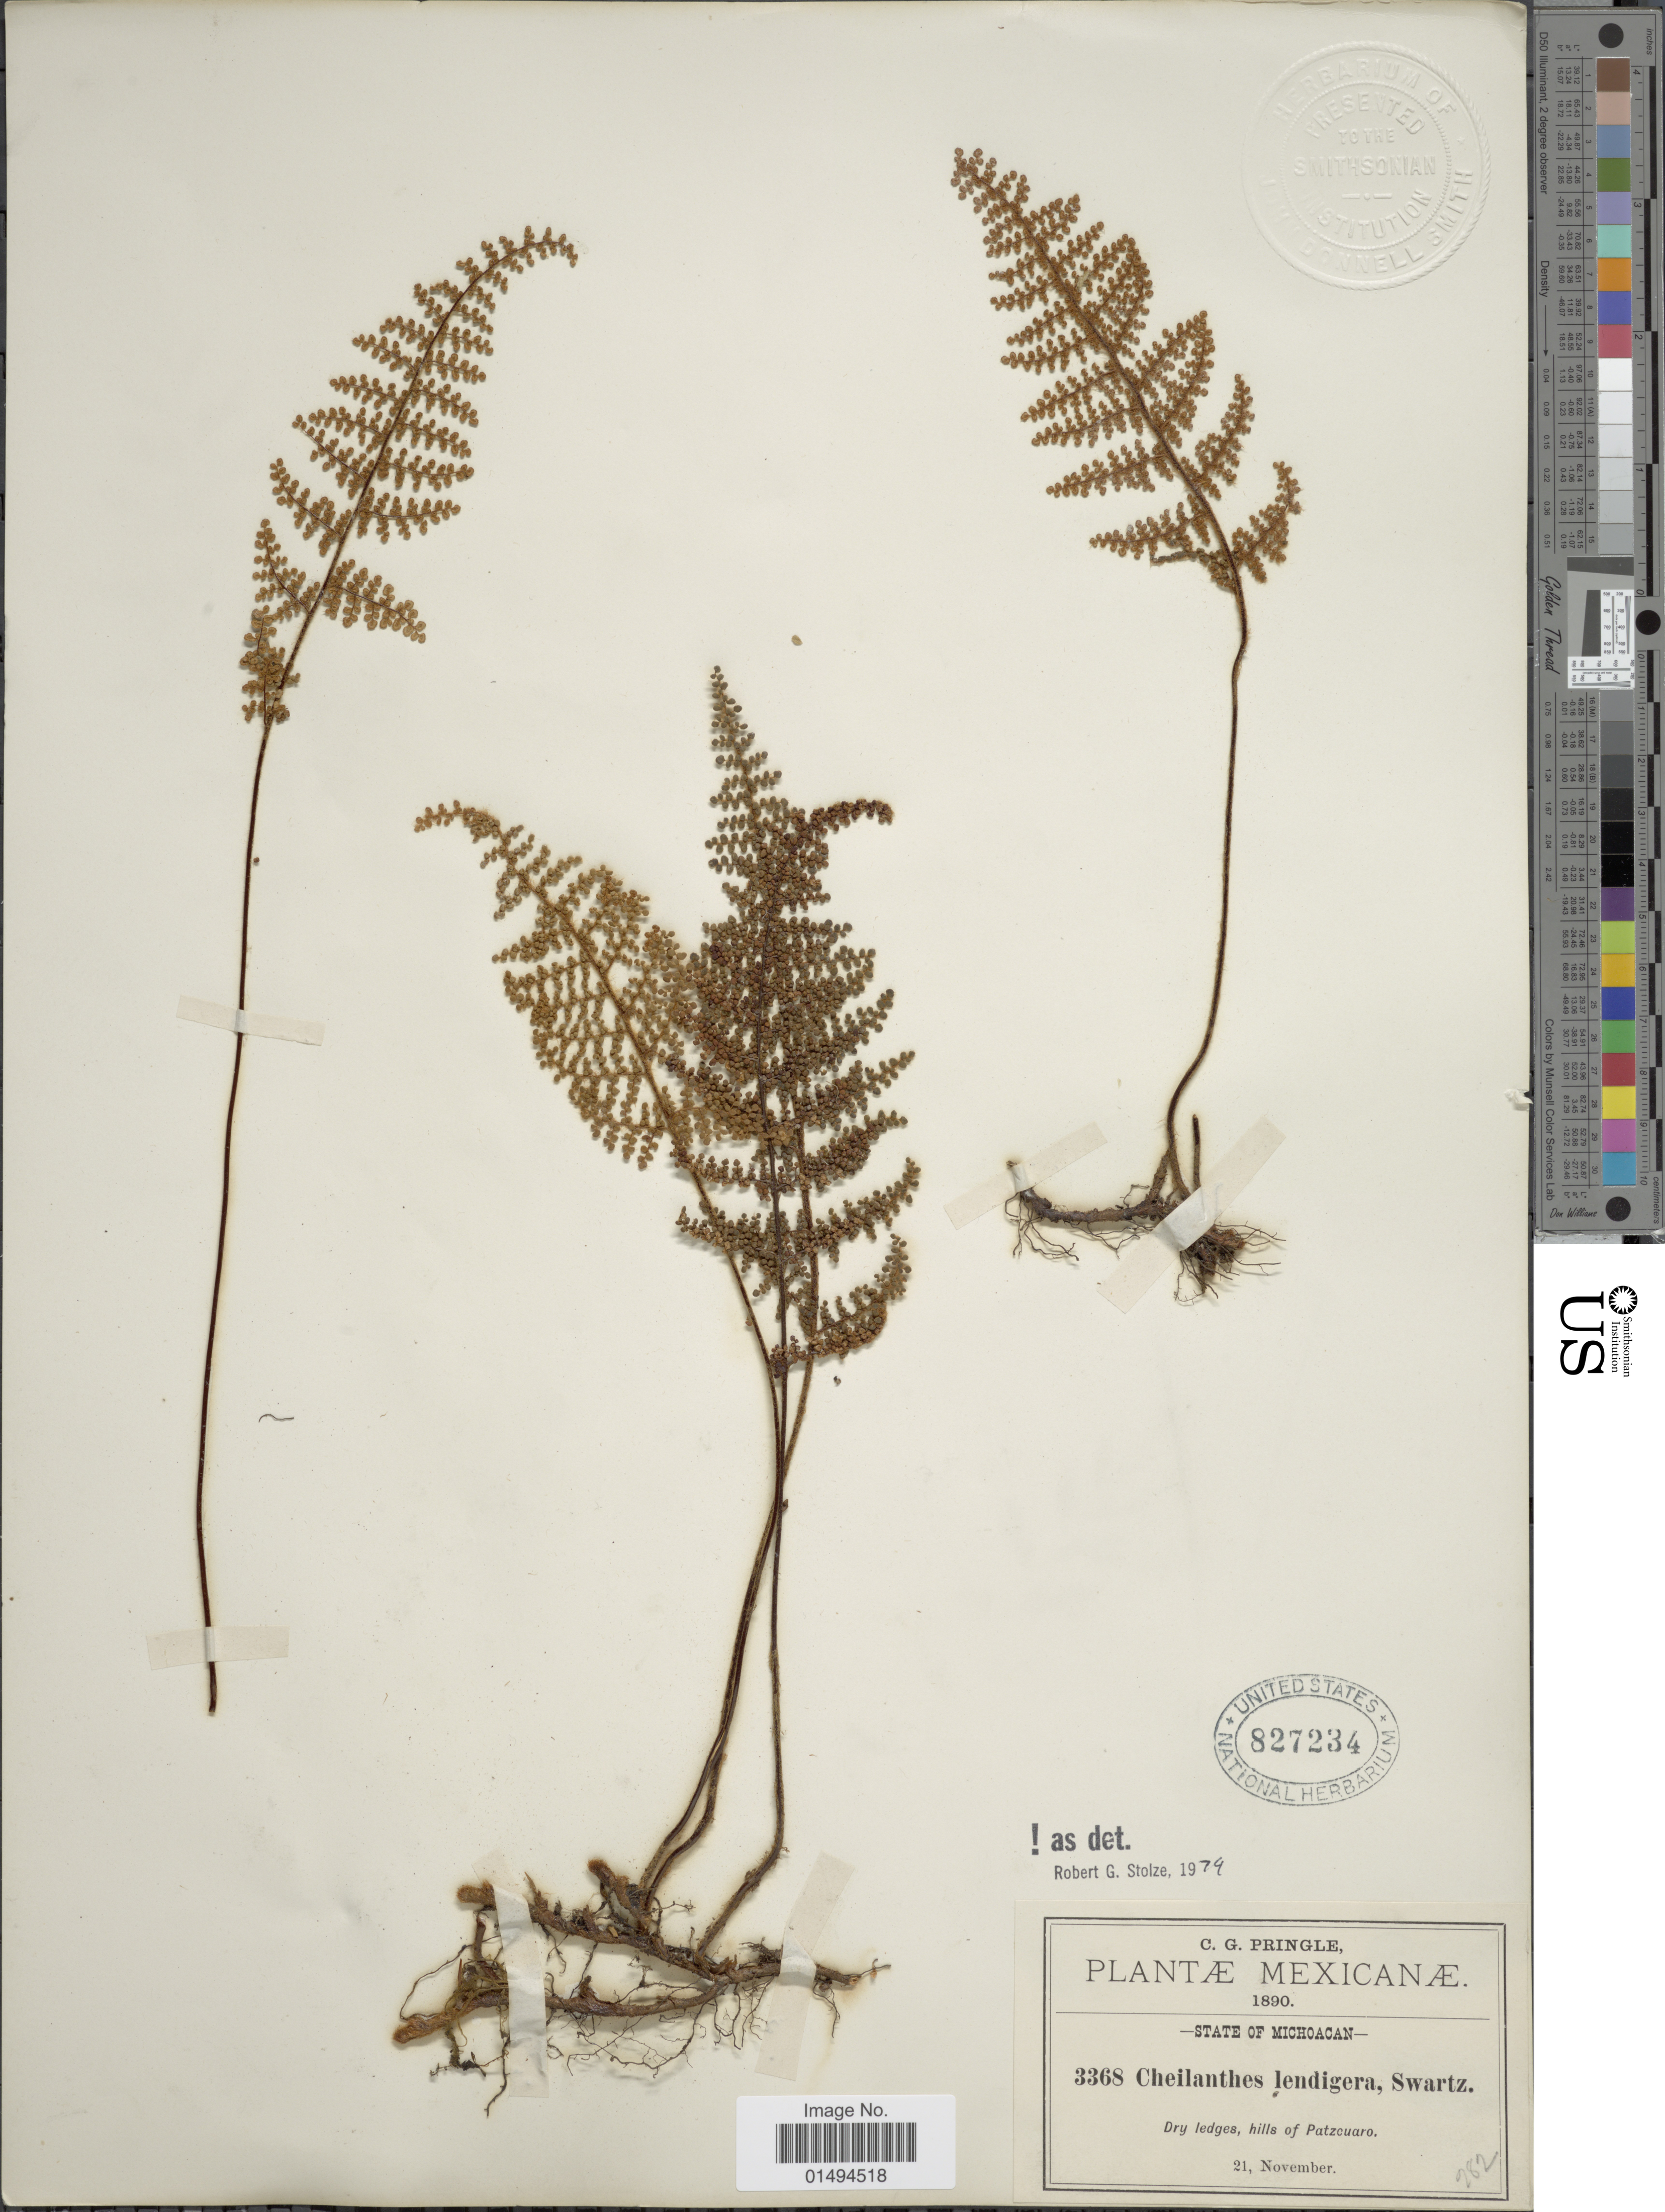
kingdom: Plantae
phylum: Tracheophyta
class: Polypodiopsida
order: Polypodiales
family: Pteridaceae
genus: Myriopteris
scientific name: Myriopteris lendigera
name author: (Cav.) J. Sm.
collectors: C. G. Pringle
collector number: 3368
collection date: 1890-11-21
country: Mexico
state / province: Michoacán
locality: Dry ledges, hills of Patzcuaro, State of Michoacan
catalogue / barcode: US 827234